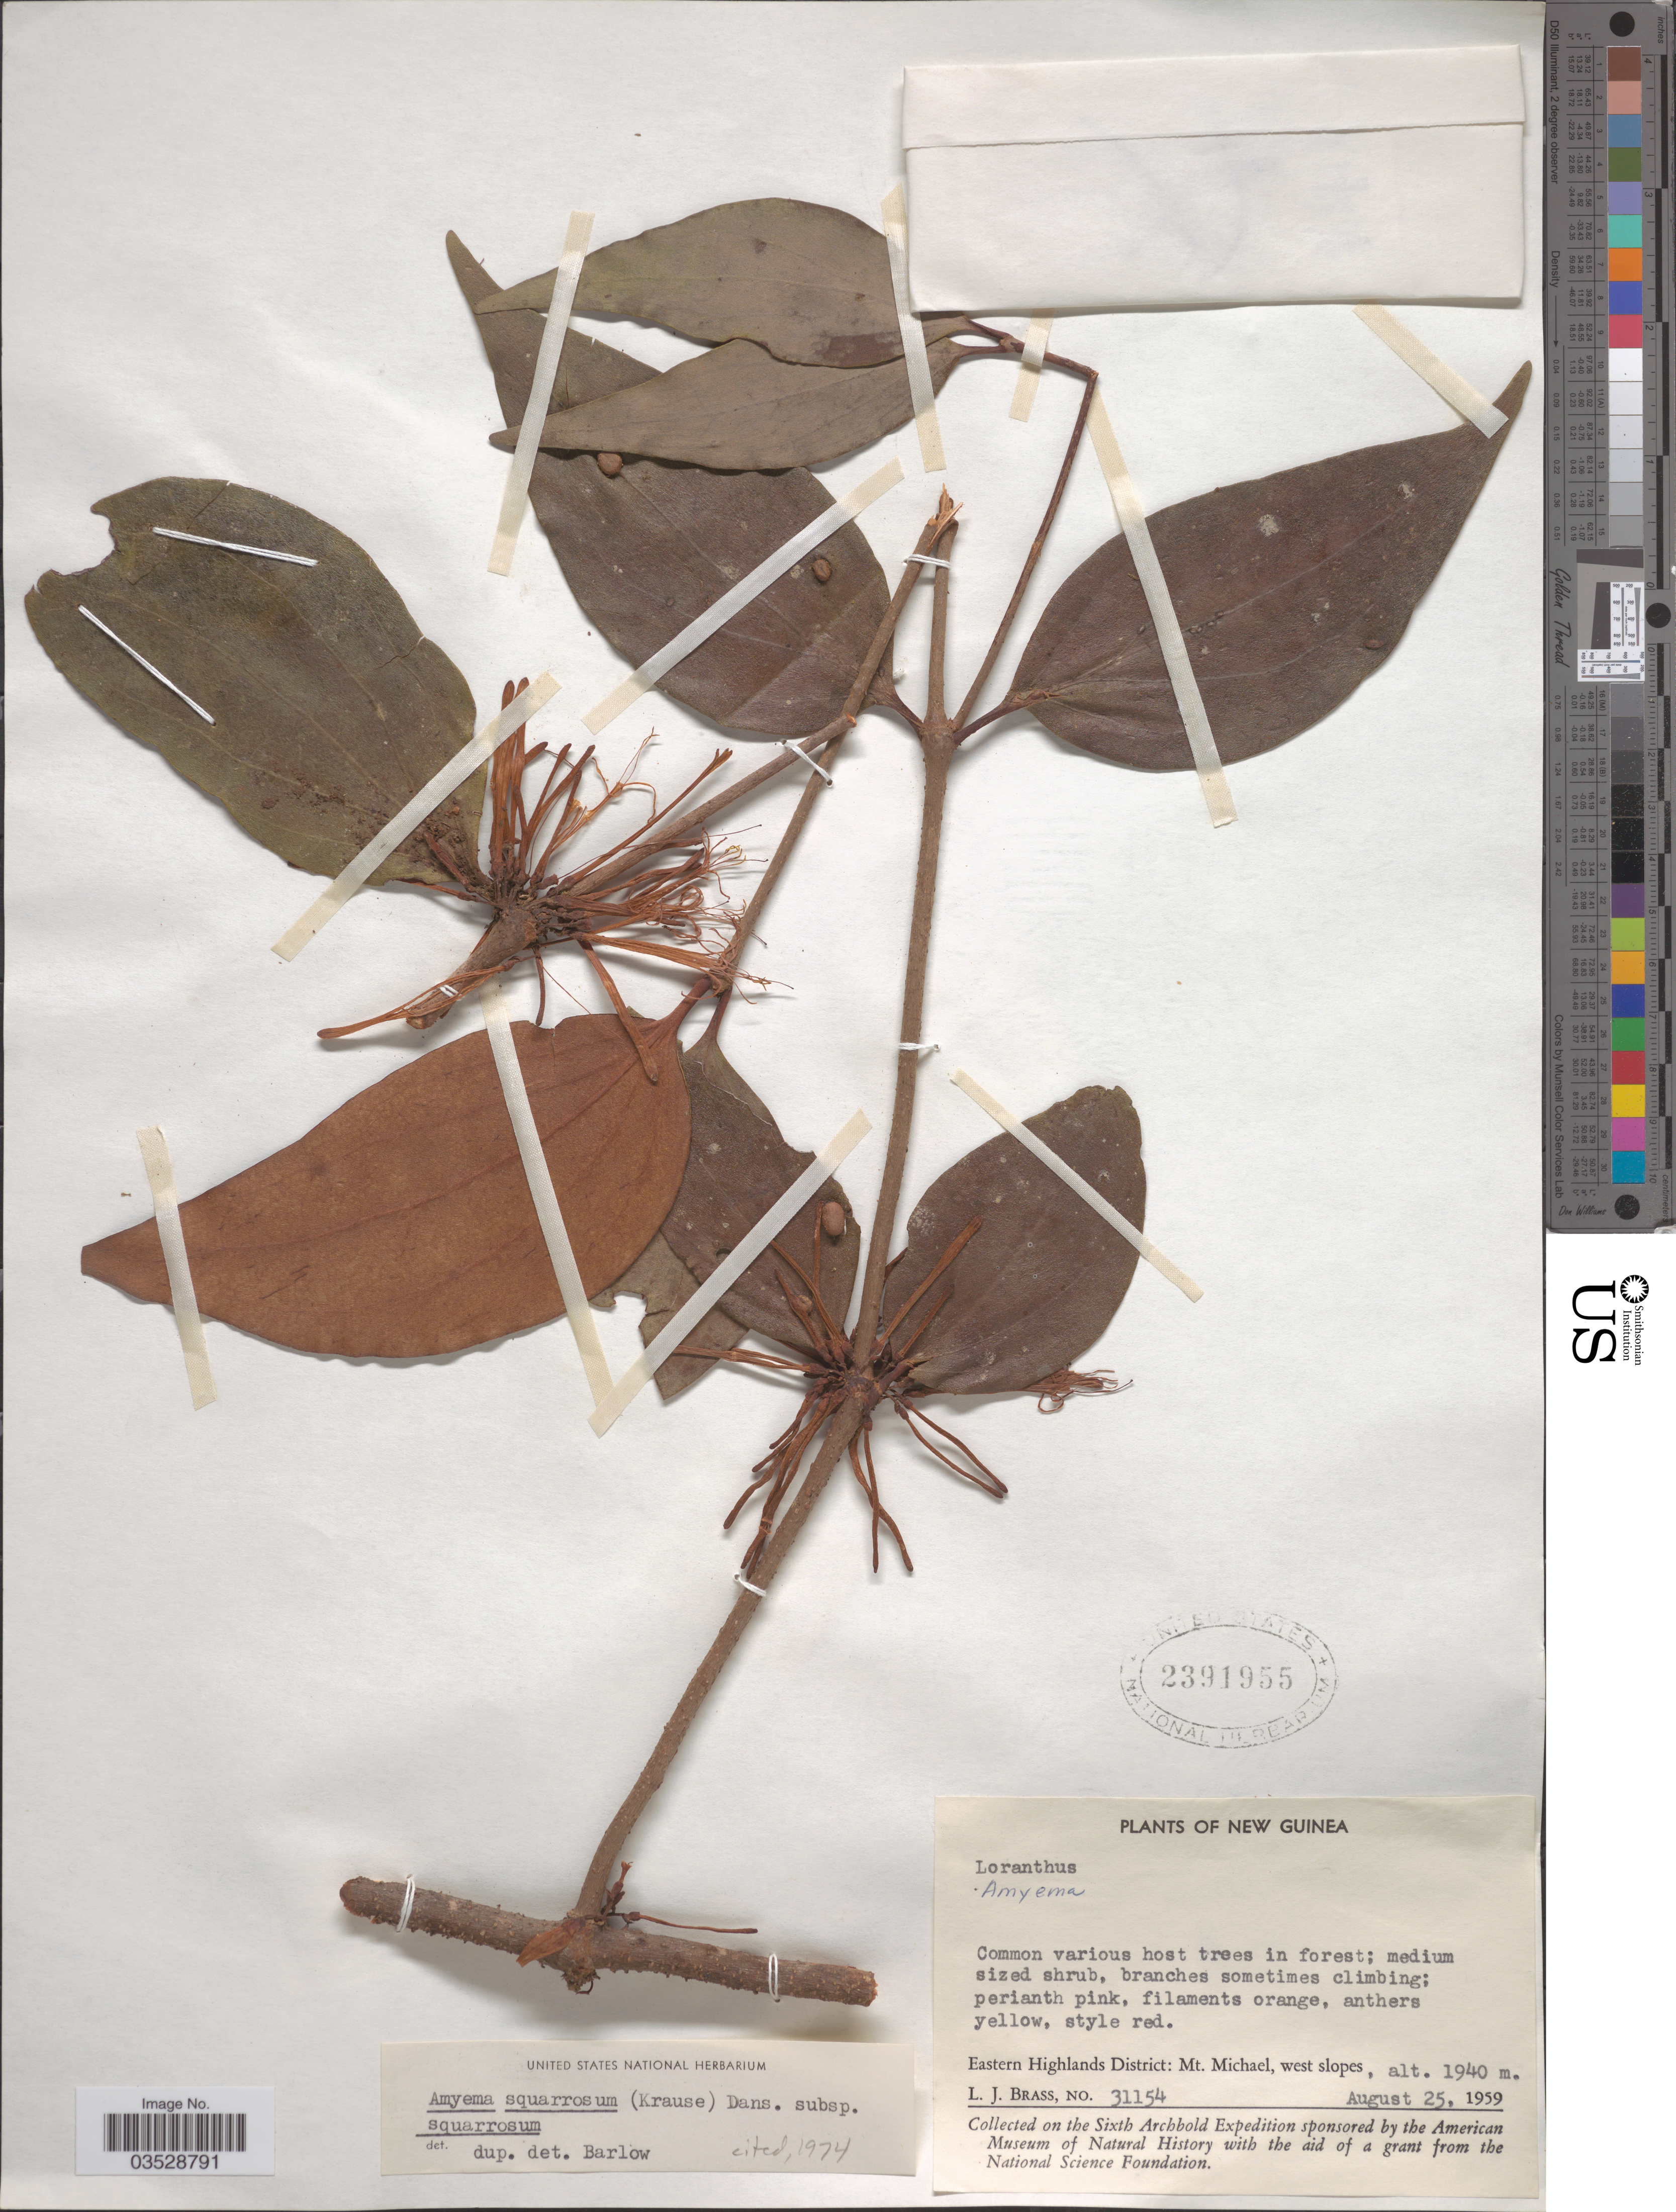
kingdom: Plantae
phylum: Tracheophyta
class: Magnoliopsida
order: Santalales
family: Loranthaceae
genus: Amyema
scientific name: Amyema squarrosum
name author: (Krause) Danser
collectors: L. J. Brass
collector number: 31154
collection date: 1959-08-25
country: Papua New Guinea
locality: New Guinea. Eastern Highlands District: Mt. Michael, west slopes.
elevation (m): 1940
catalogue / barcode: US 2391955